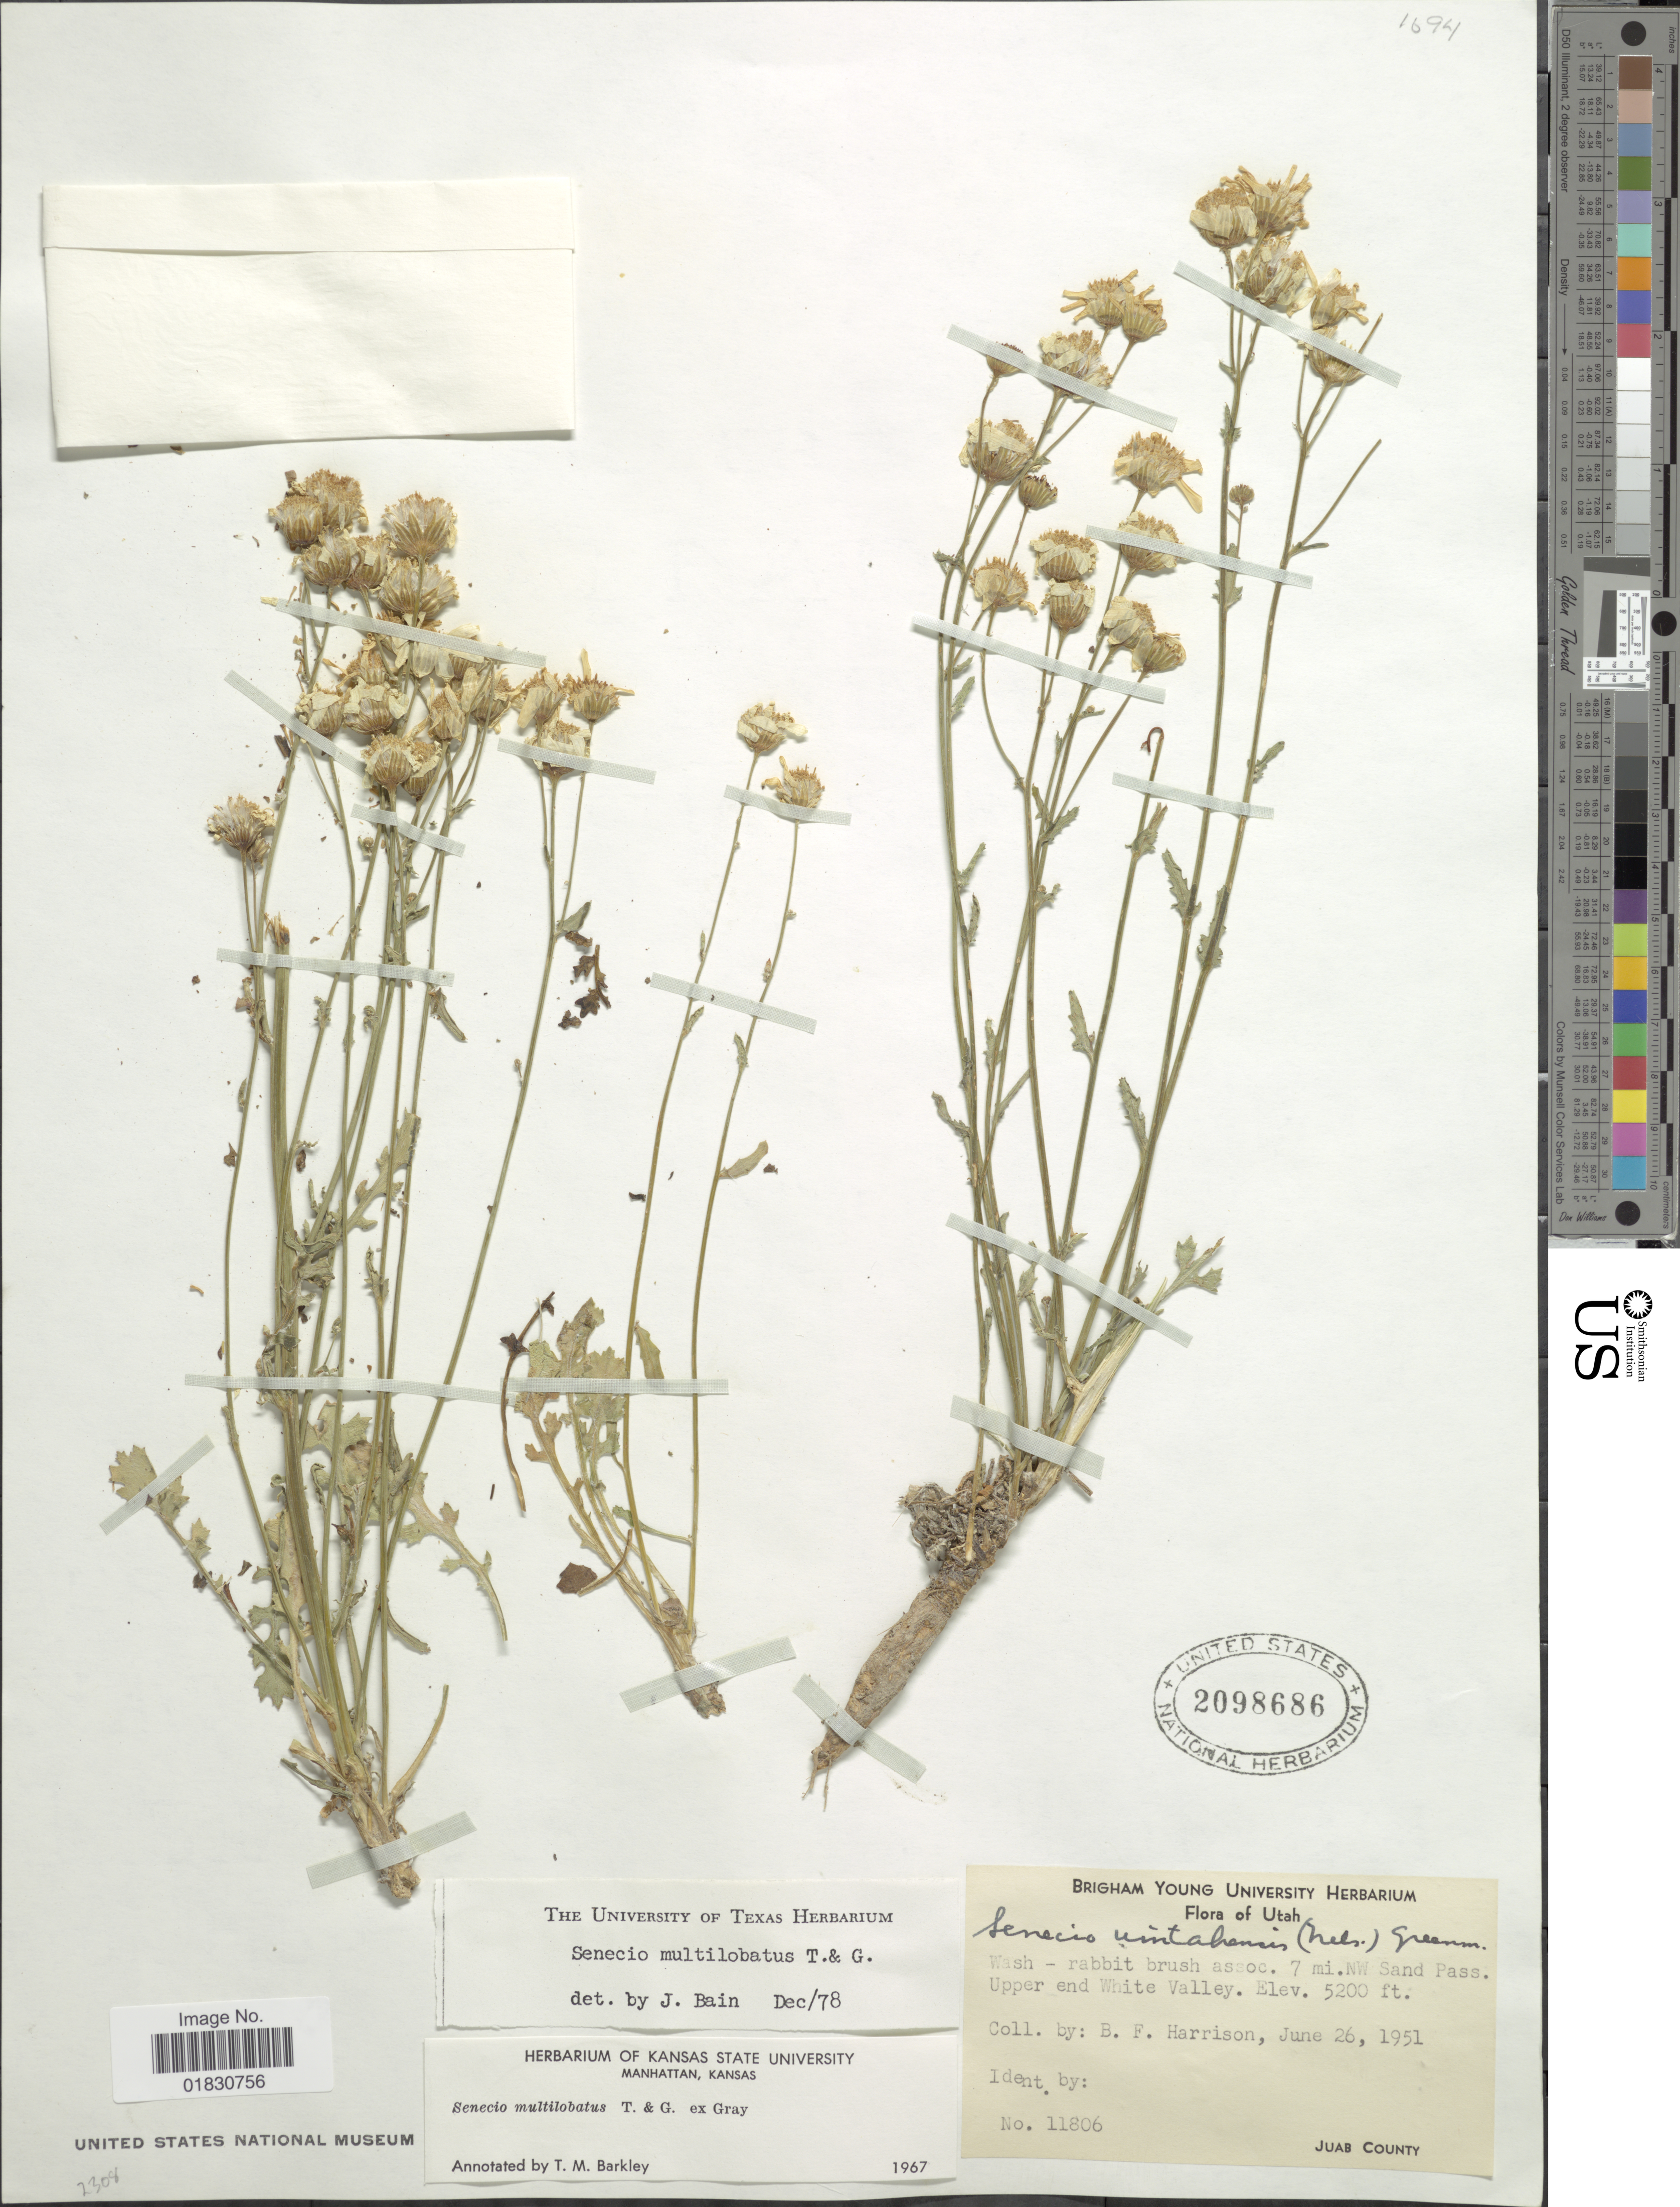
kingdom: Plantae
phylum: Tracheophyta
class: Magnoliopsida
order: Asterales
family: Asteraceae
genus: Packera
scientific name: Packera multilobata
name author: (Torr. & A. Gray) W.A. Weber & Á. Löve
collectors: B. F. Harrison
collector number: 11806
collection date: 1951-06-26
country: United States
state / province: Utah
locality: Wash., rabbit brush assoc. 7 mi. NW Sand Pass, Upper end White Valley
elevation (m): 1585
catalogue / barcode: US 2098686